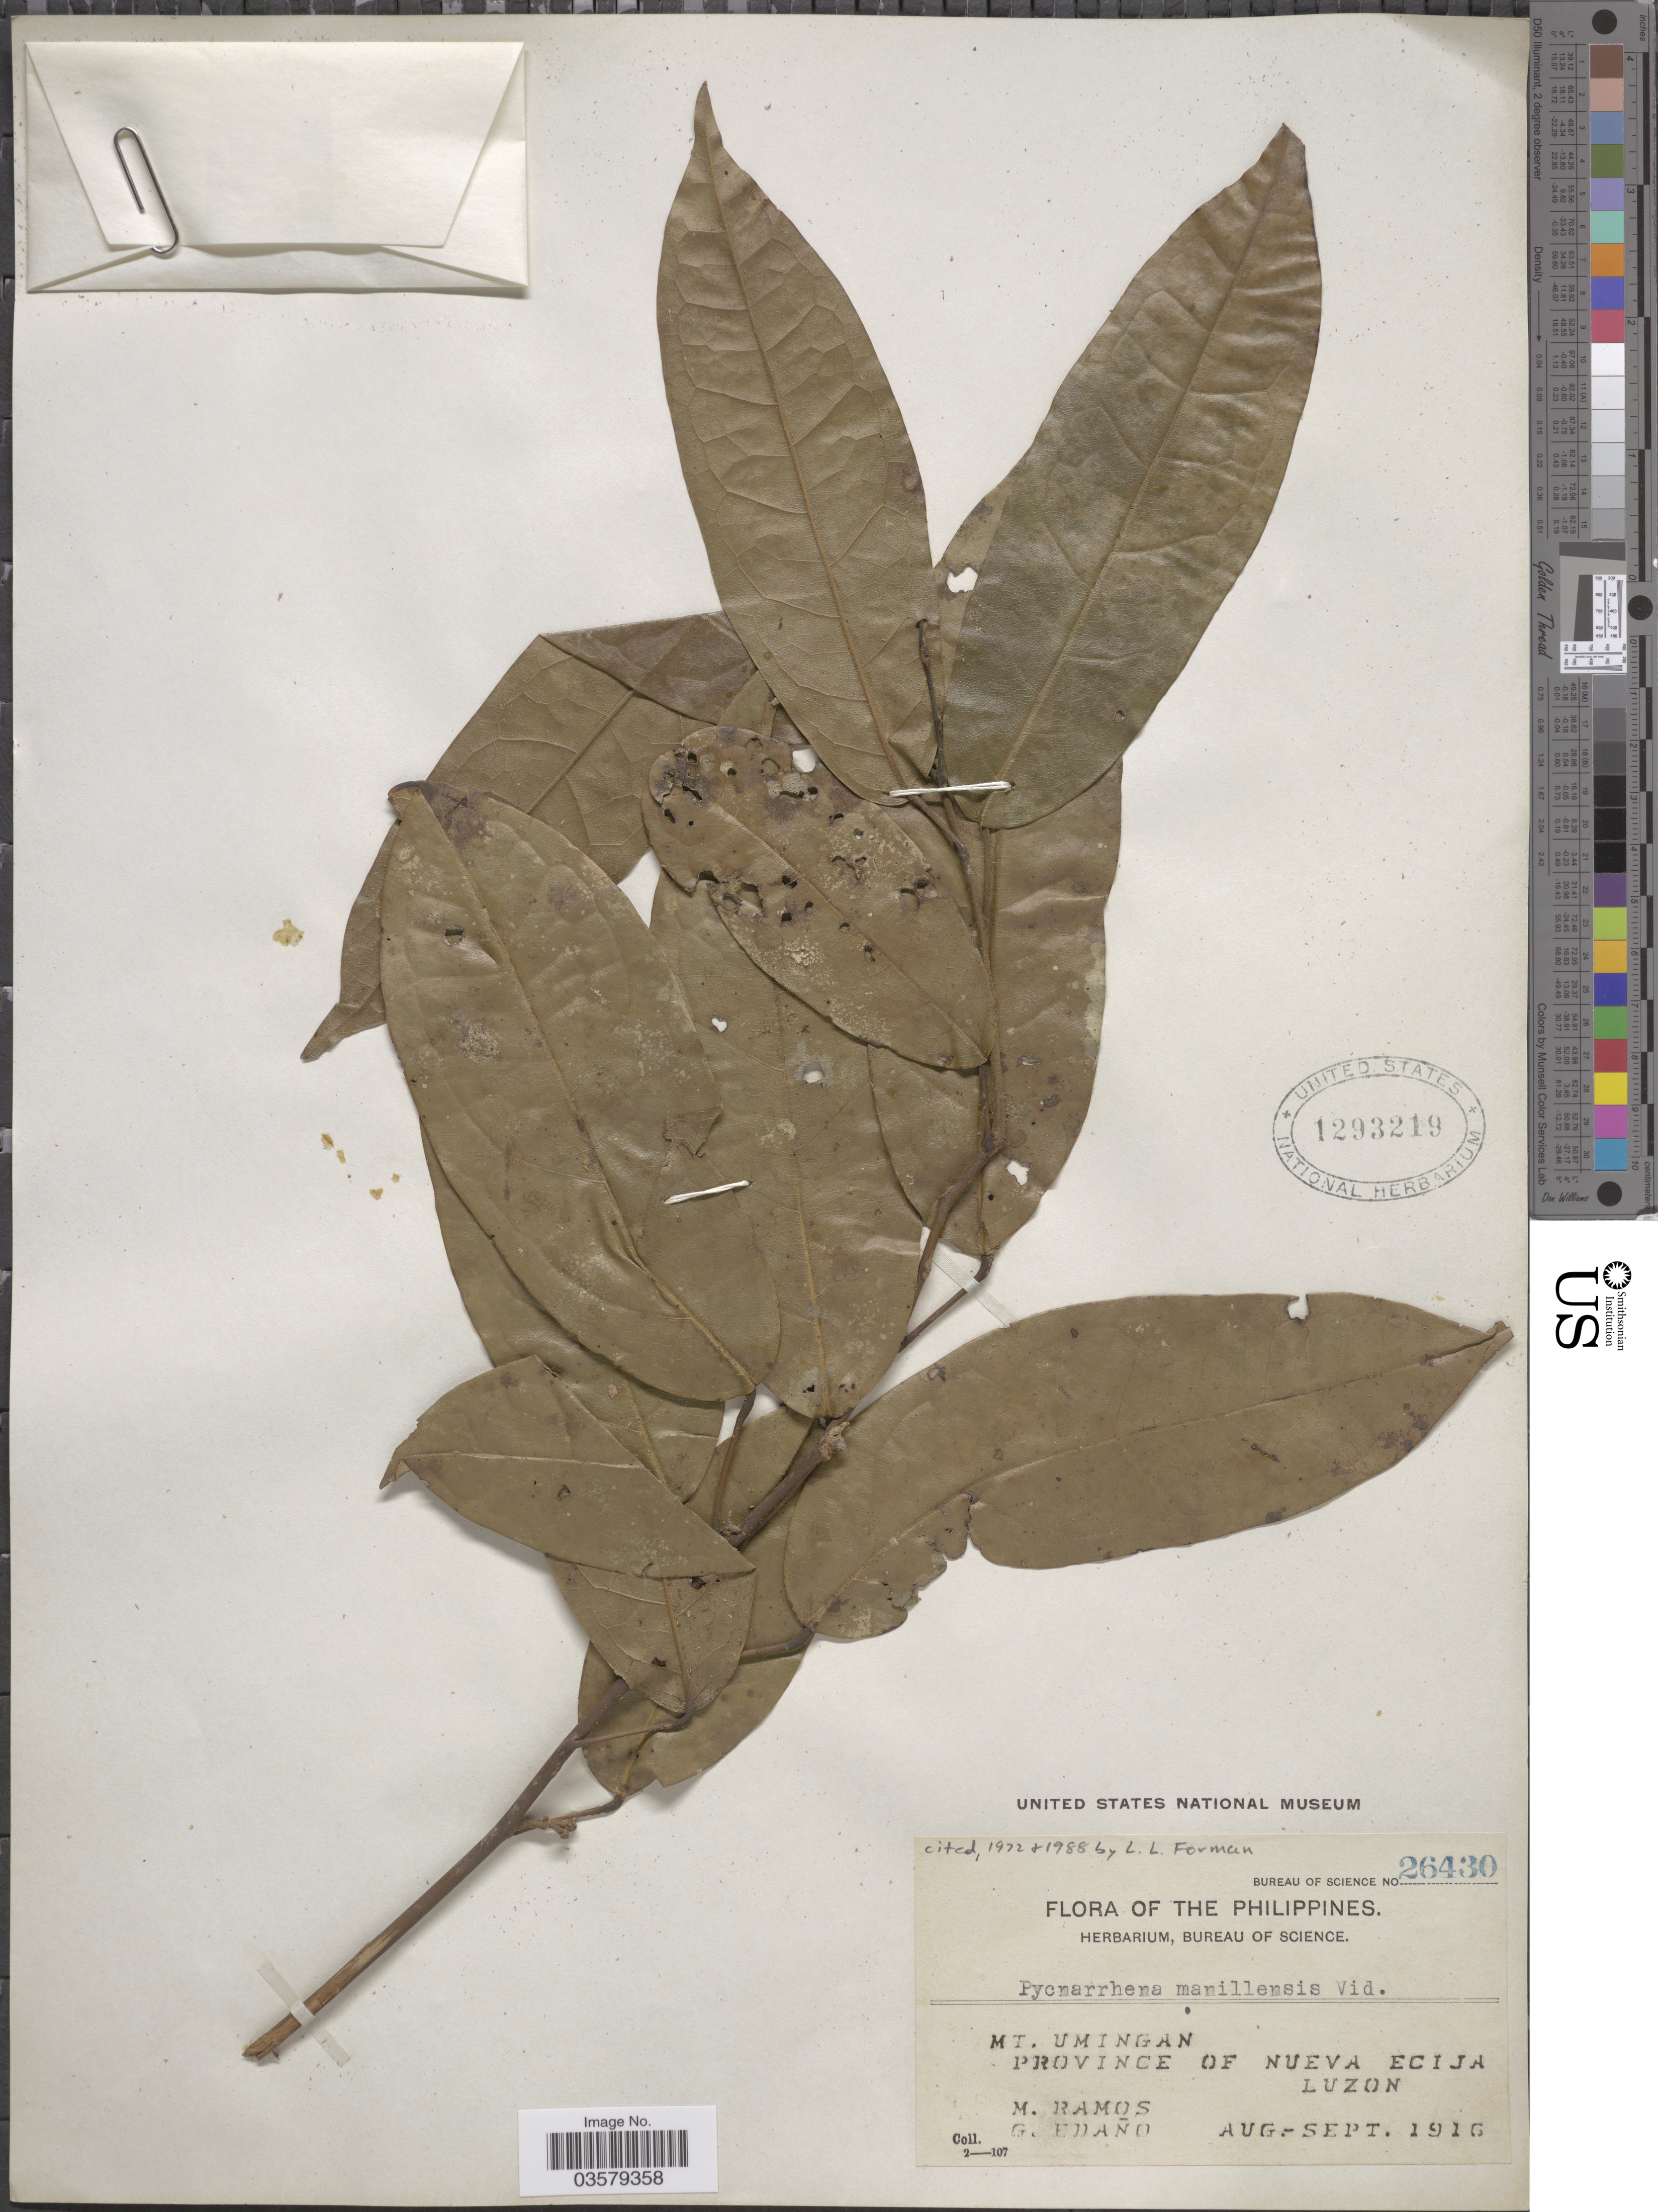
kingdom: Plantae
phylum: Tracheophyta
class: Magnoliopsida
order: Ranunculales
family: Menispermaceae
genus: Pycnarrhena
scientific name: Pycnarrhena manillensis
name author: S. Vidal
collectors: M. Ramos & G. Edaño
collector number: Bureau of Science 26430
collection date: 1916-08/1916-09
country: Philippines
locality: Mt. Umingan. Province of Nueva Ecija. Luzon.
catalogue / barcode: US 1293219